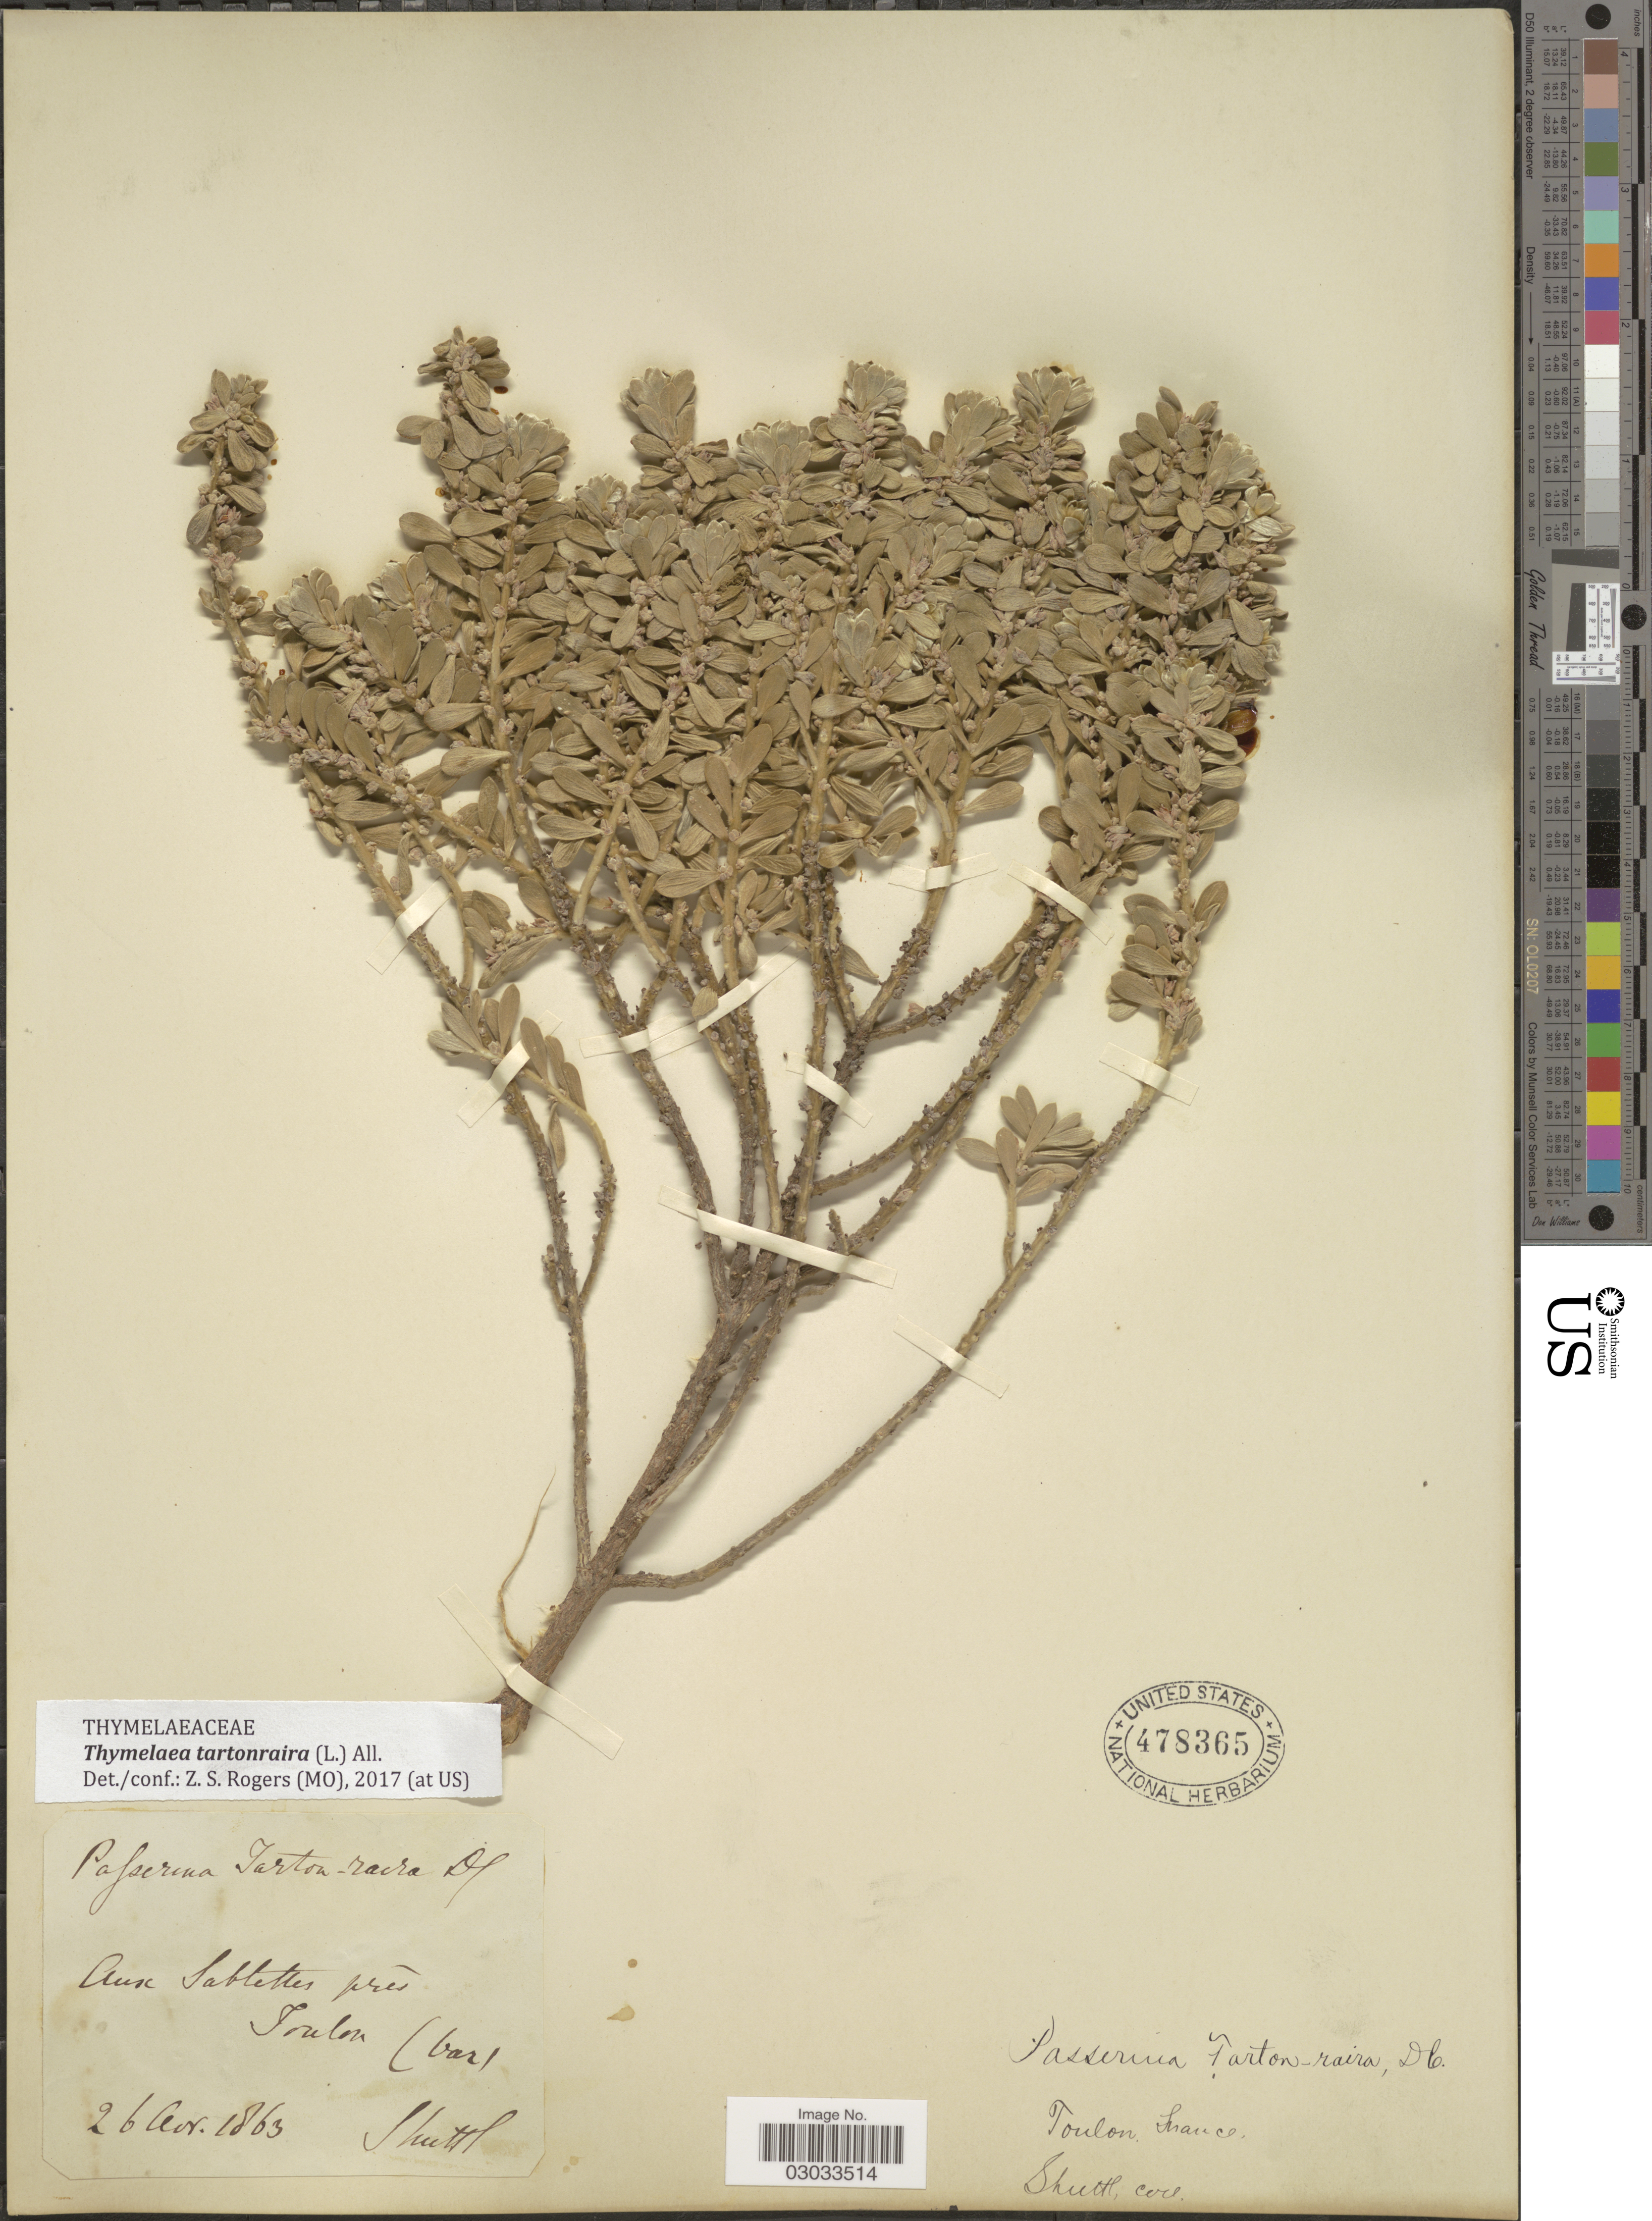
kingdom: Plantae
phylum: Tracheophyta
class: Magnoliopsida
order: Malvales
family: Thymelaeaceae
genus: Thymelaea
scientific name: Thymelaea tartonraira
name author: (L.) All.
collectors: Shuttl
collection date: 1863-04-26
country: France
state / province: Provence-Alpes-Côte d'Azur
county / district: Var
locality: Toulon. Aux Sablettes prés Toulon. (Var).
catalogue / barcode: US 478365